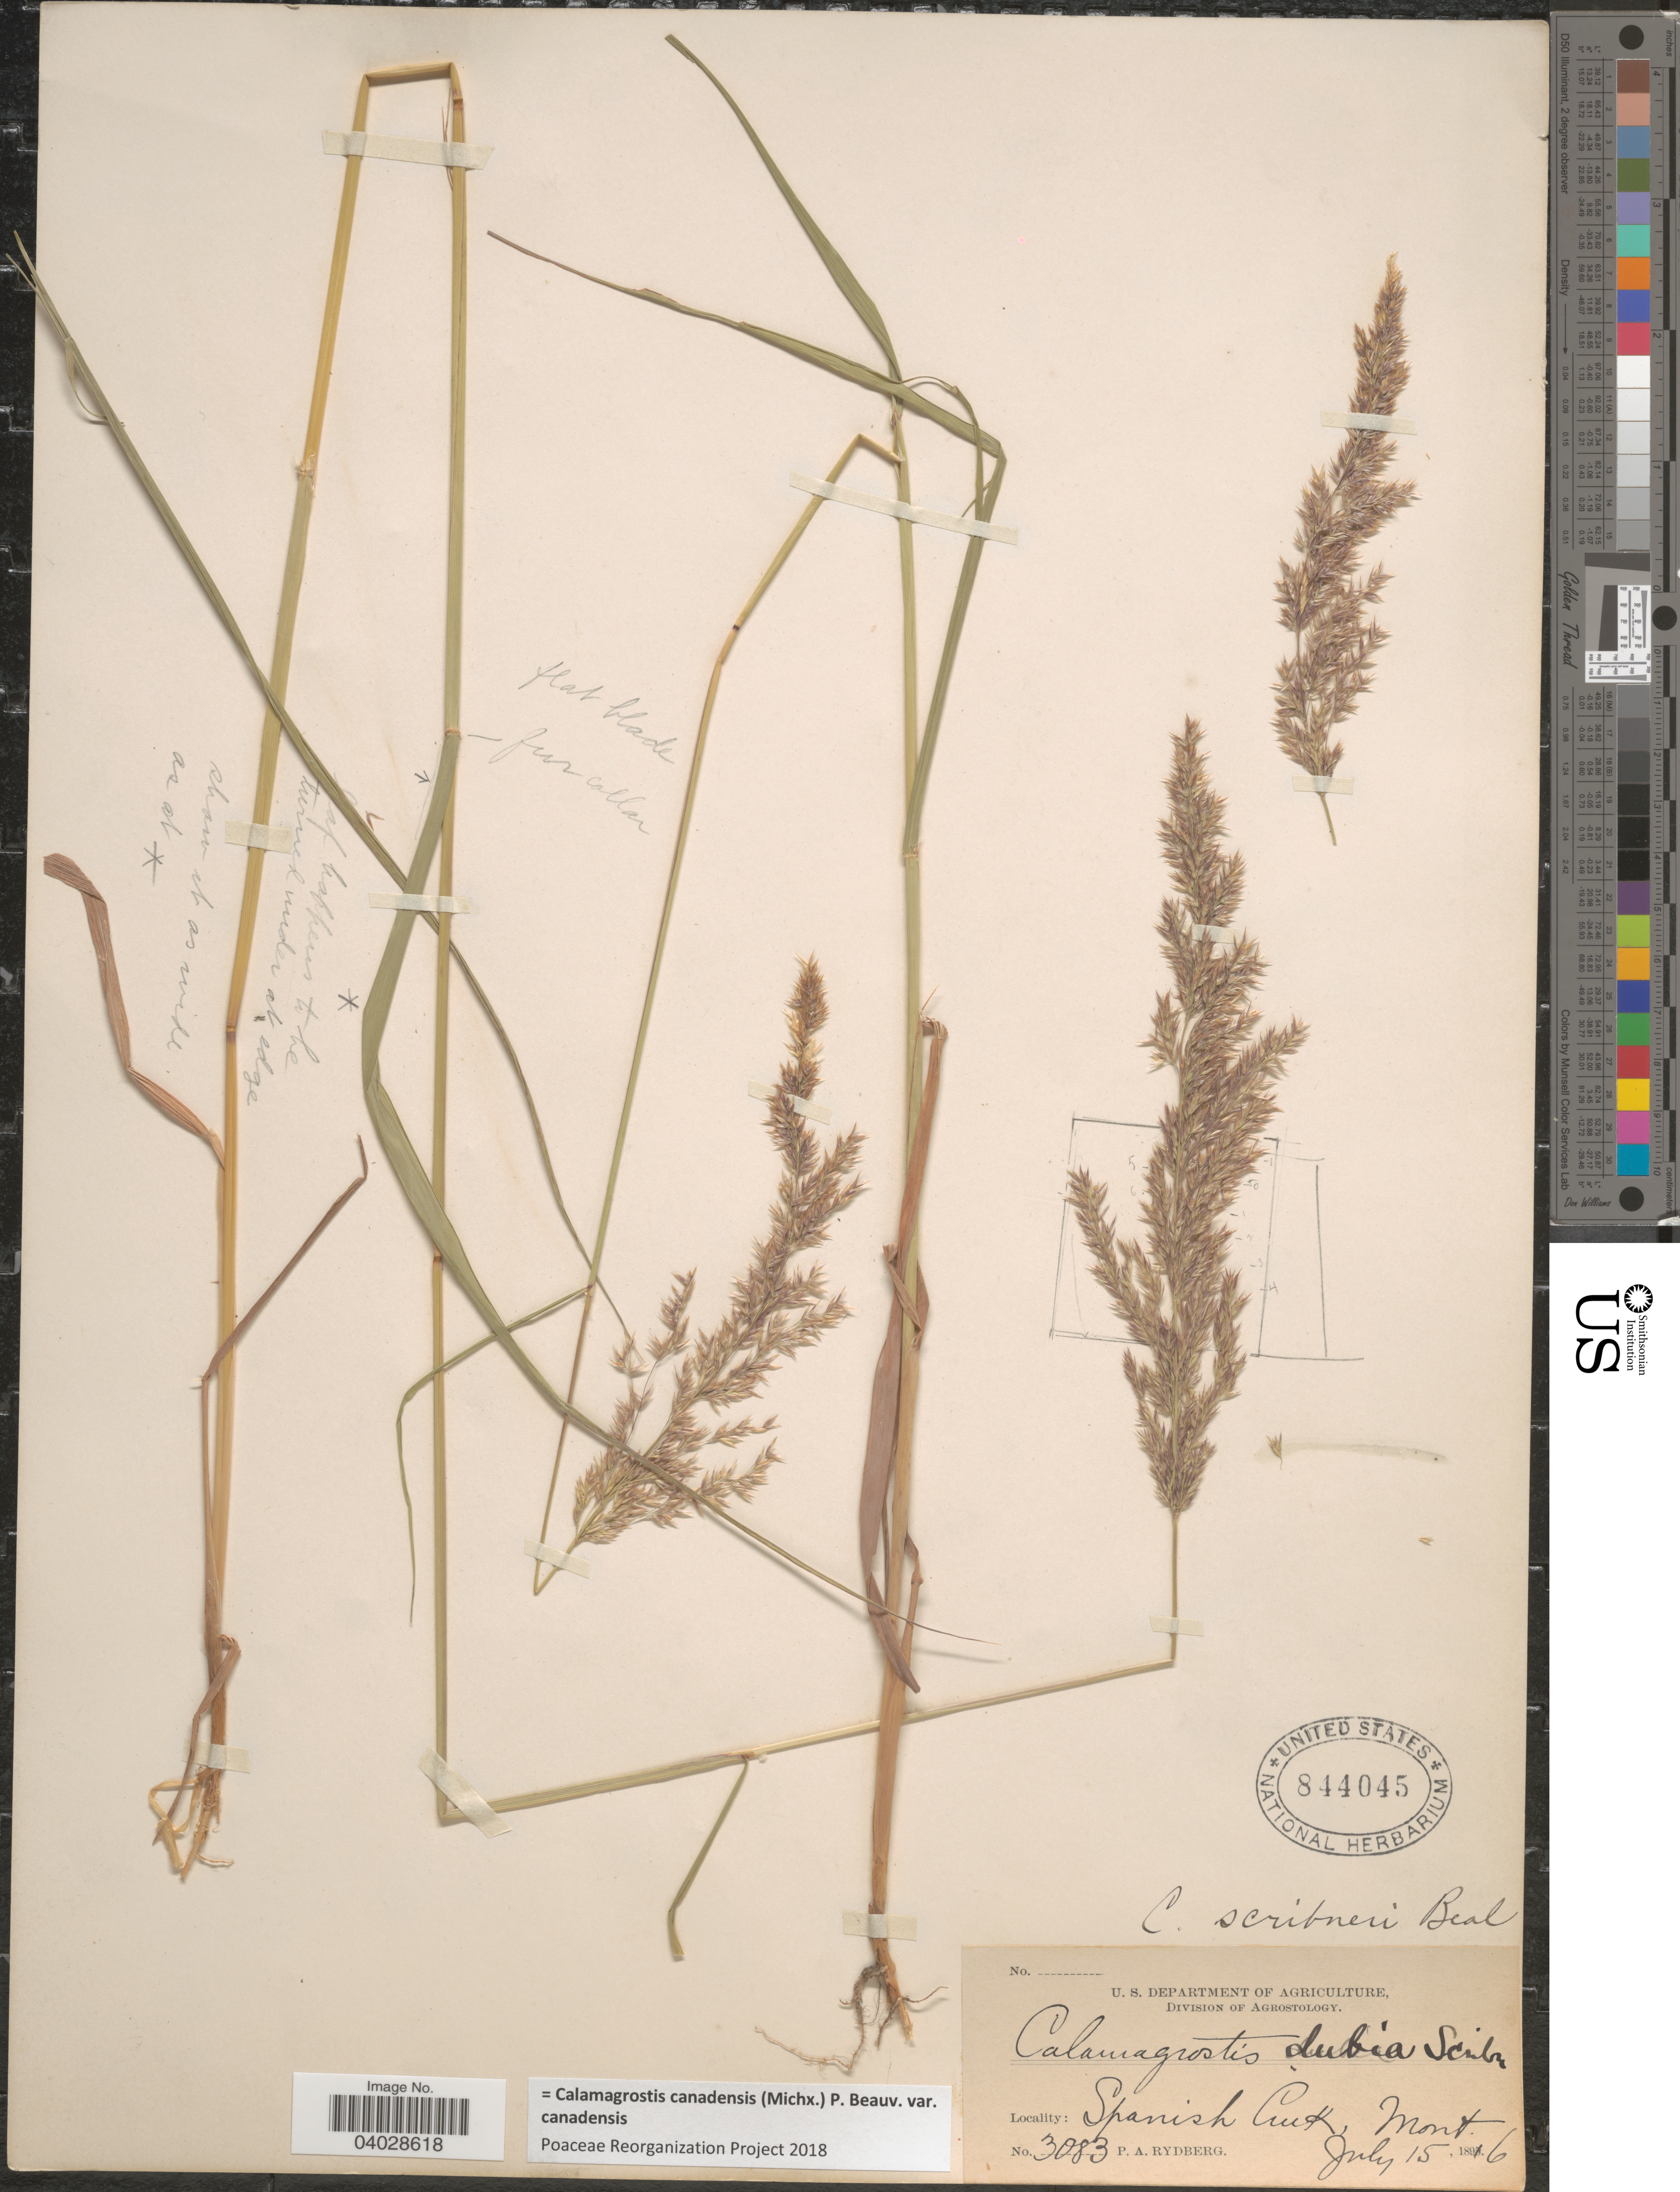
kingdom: Plantae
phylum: Tracheophyta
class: Liliopsida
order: Poales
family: Poaceae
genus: Calamagrostis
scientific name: Calamagrostis canadensis var. canadensis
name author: (Michx.) P. Beauv.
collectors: P. A. Rydberg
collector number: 3083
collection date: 1896-07-15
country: United States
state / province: Montana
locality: Spanish Creek.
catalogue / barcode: US 844045